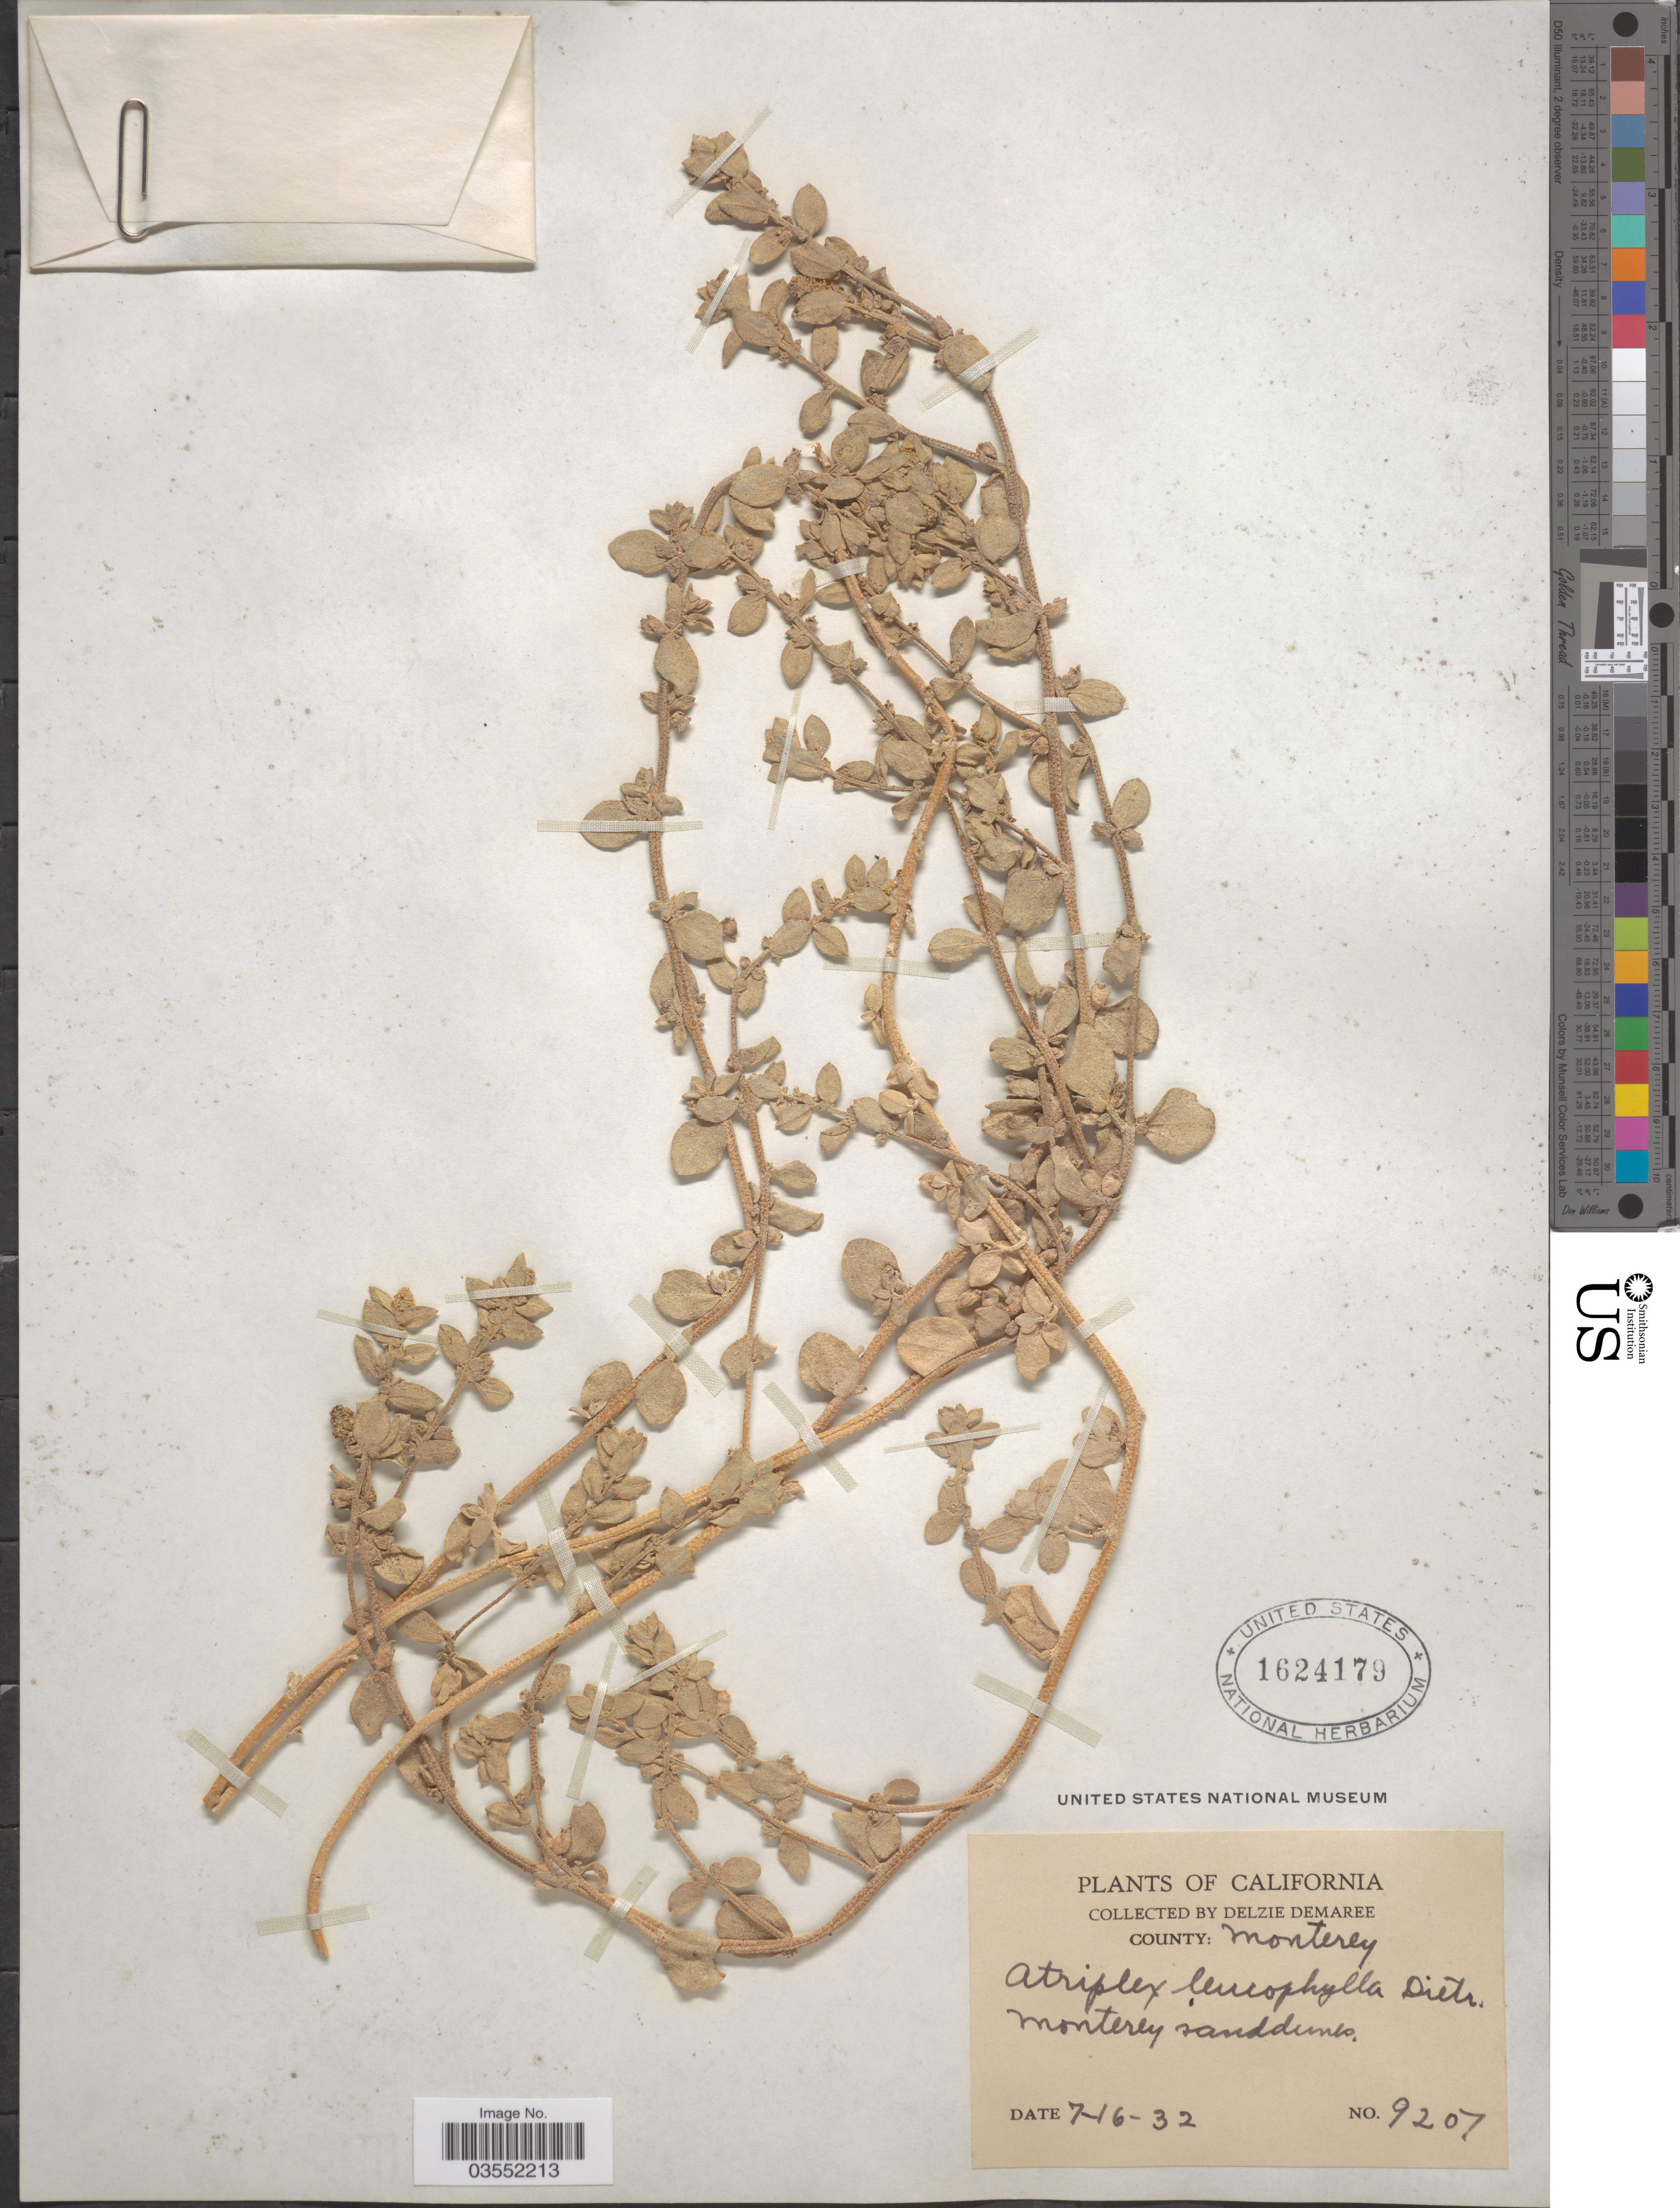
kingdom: Plantae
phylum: Tracheophyta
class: Magnoliopsida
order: Caryophyllales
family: Amaranthaceae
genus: Atriplex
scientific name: Atriplex leucophylla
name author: (Moq.) D. Dietr.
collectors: D. Demaree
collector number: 9207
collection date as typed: Transcribed d/m/y: 16/7/32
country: United States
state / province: California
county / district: Monterey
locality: County: Monterey. Monterey sanddunes.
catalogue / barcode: US 1624179